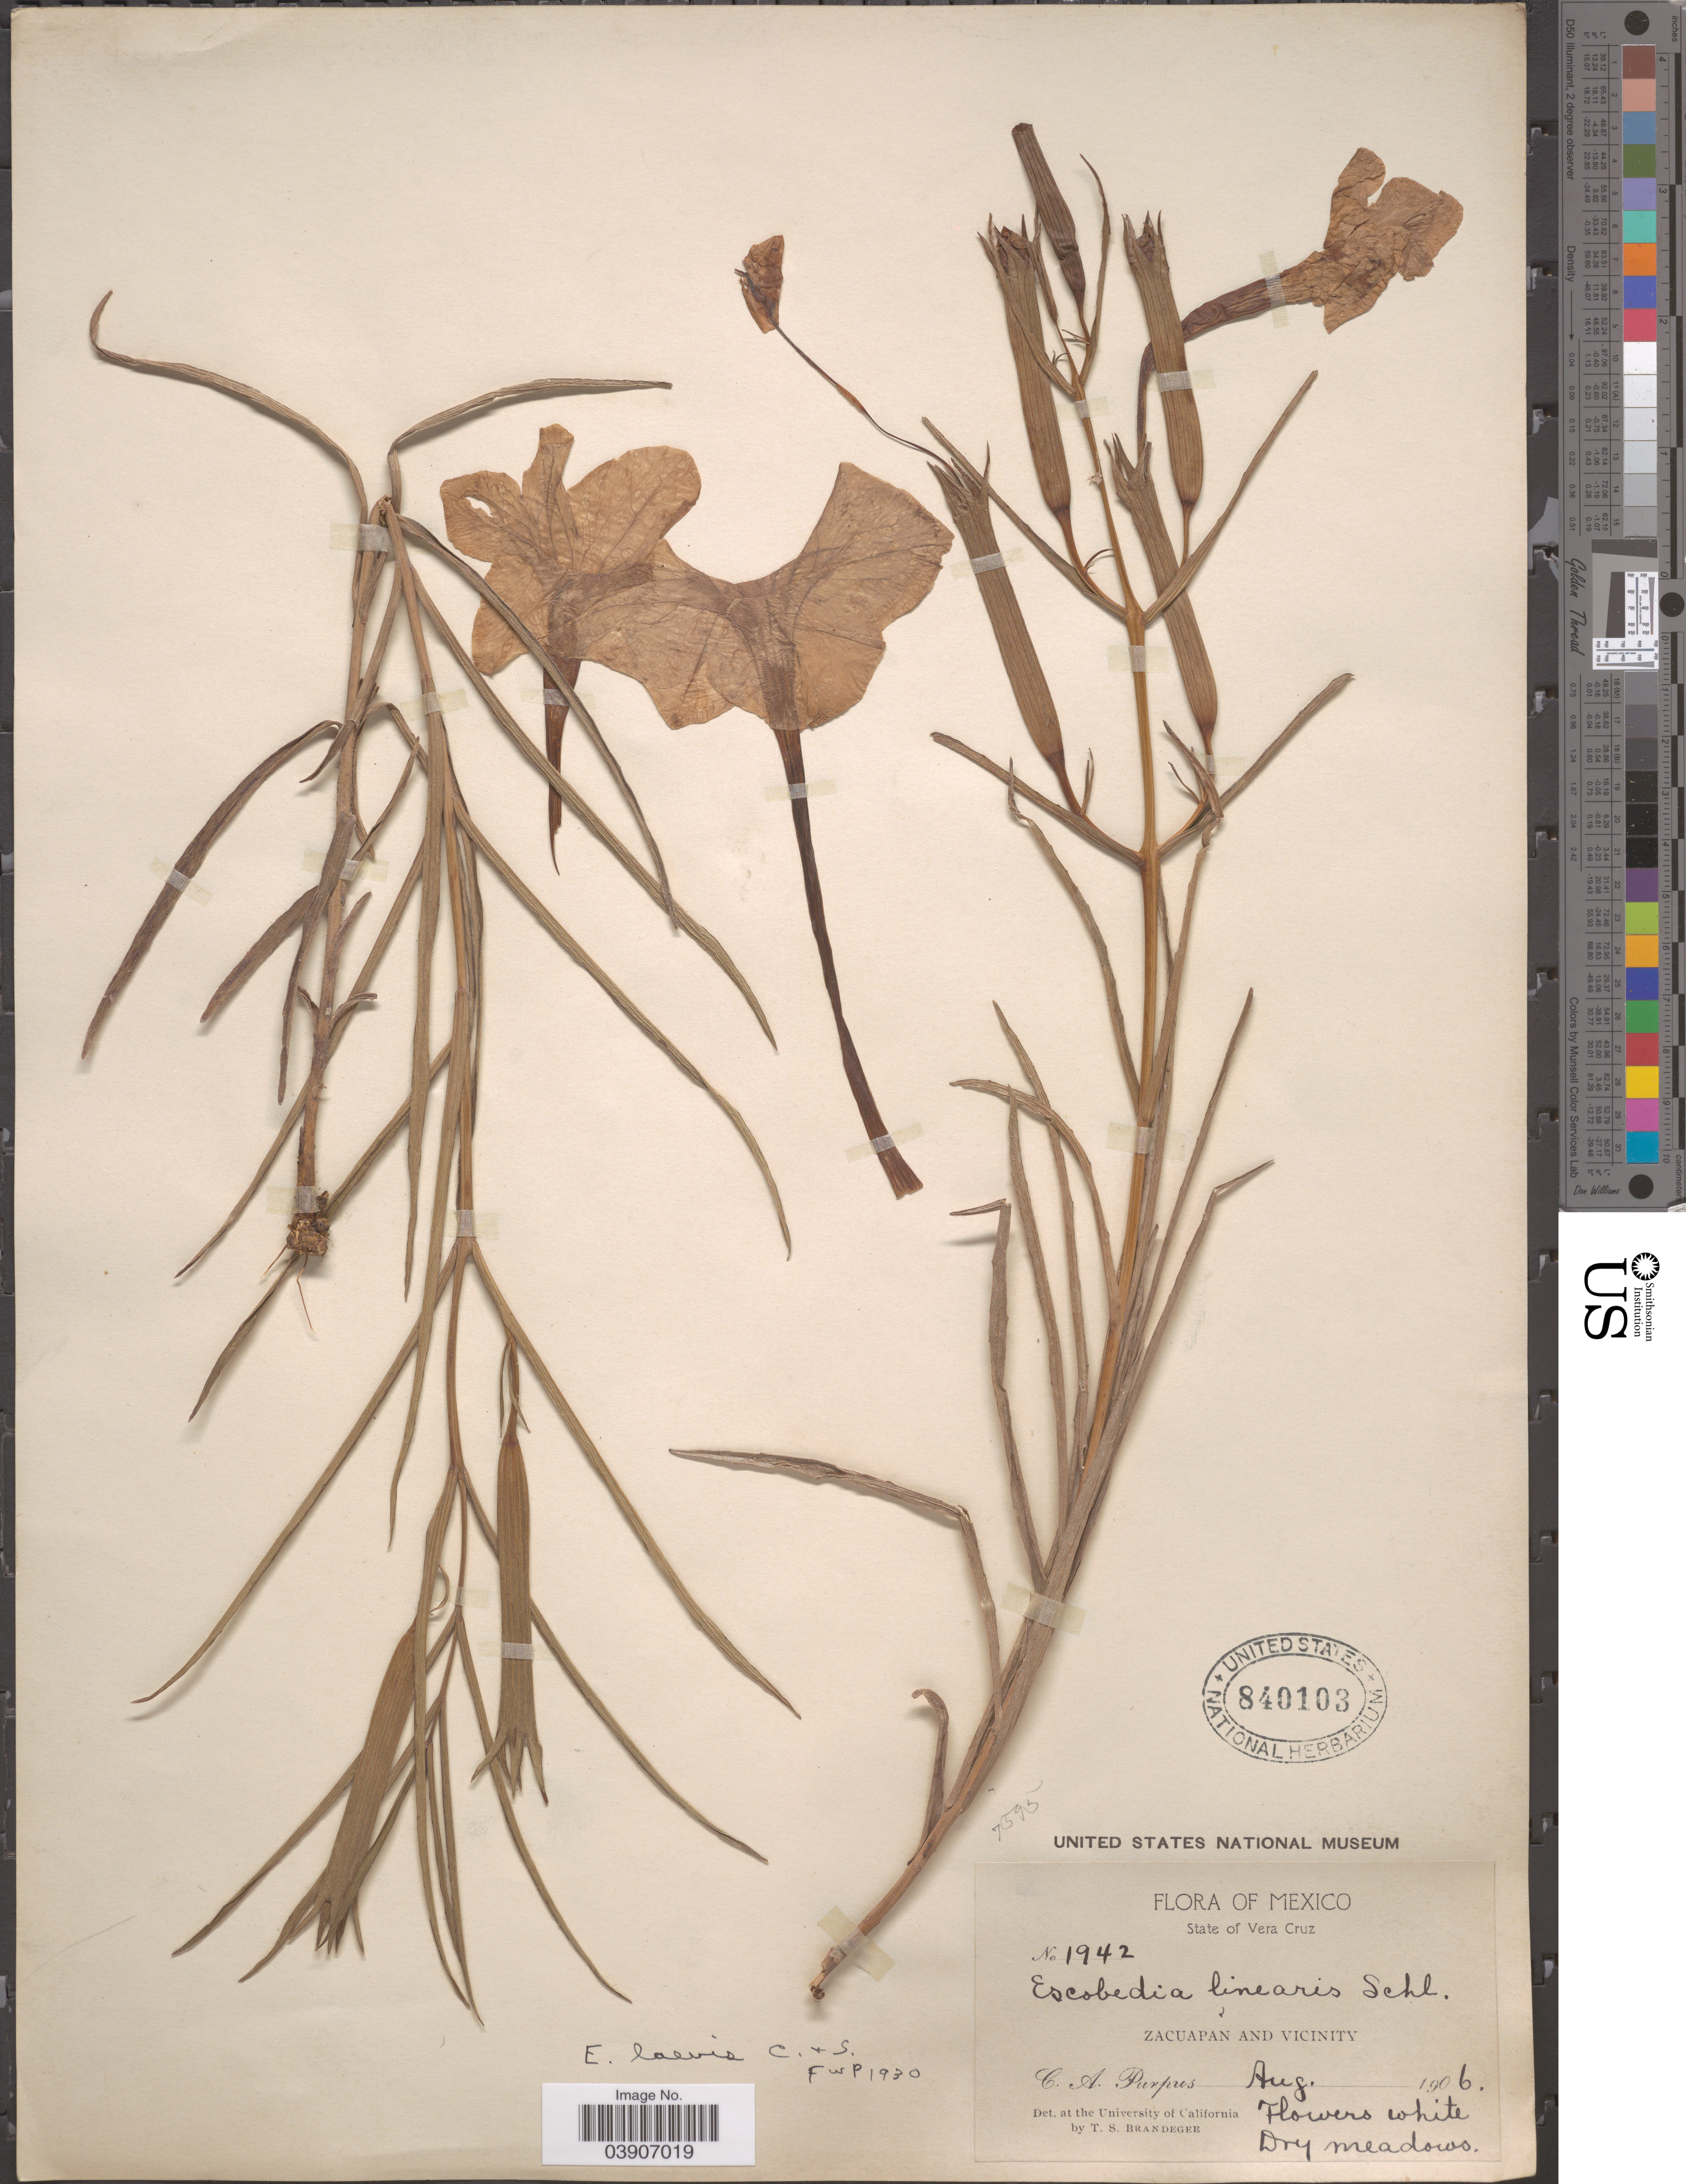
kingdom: Plantae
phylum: Tracheophyta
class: Magnoliopsida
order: Lamiales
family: Orobanchaceae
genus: Escobedia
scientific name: Escobedia laevis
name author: Schltdl. & Cham.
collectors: C. A. Purpus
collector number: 1942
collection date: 1906-08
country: Mexico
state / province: Veracruz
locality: State of Vera Cruz. Zacuapan and Vicinity.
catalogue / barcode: US 840103